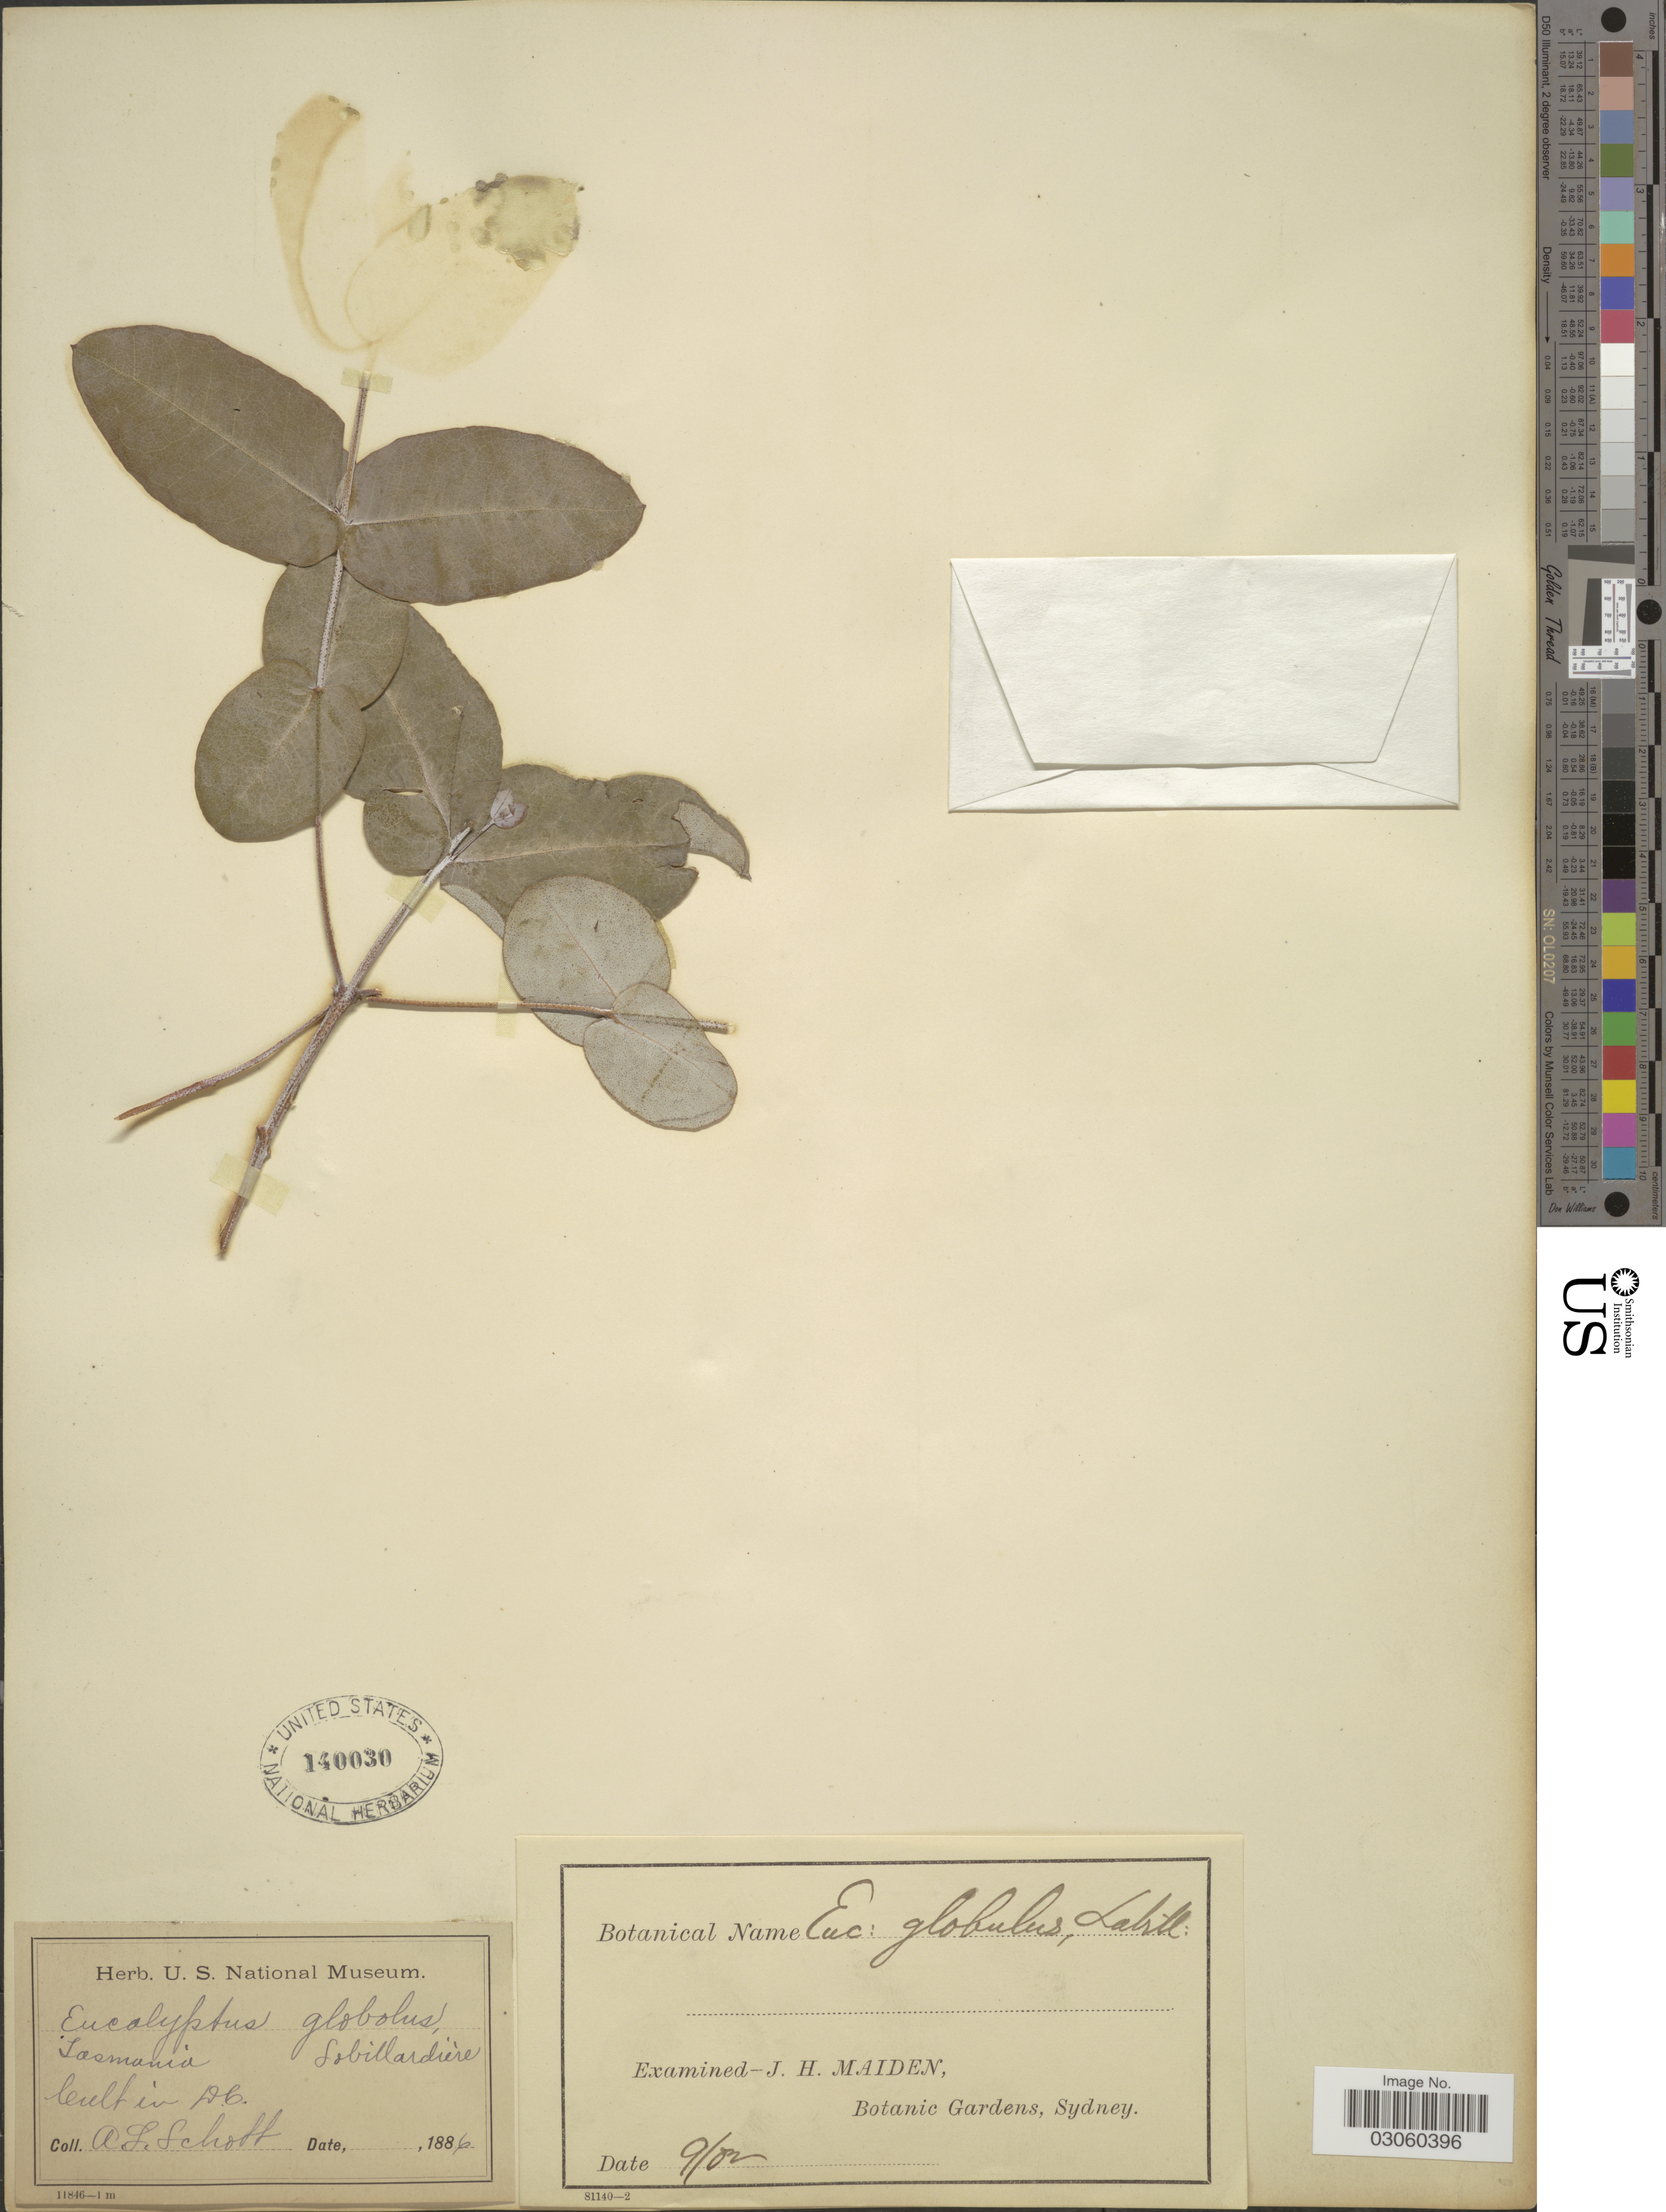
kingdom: Plantae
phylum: Tracheophyta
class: Magnoliopsida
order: Myrtales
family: Myrtaceae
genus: Eucalyptus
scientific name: Eucalyptus globulus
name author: Labill.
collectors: A. L. Schott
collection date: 1886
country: United States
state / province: District of Columbia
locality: Cult in D.C.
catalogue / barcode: US 140030